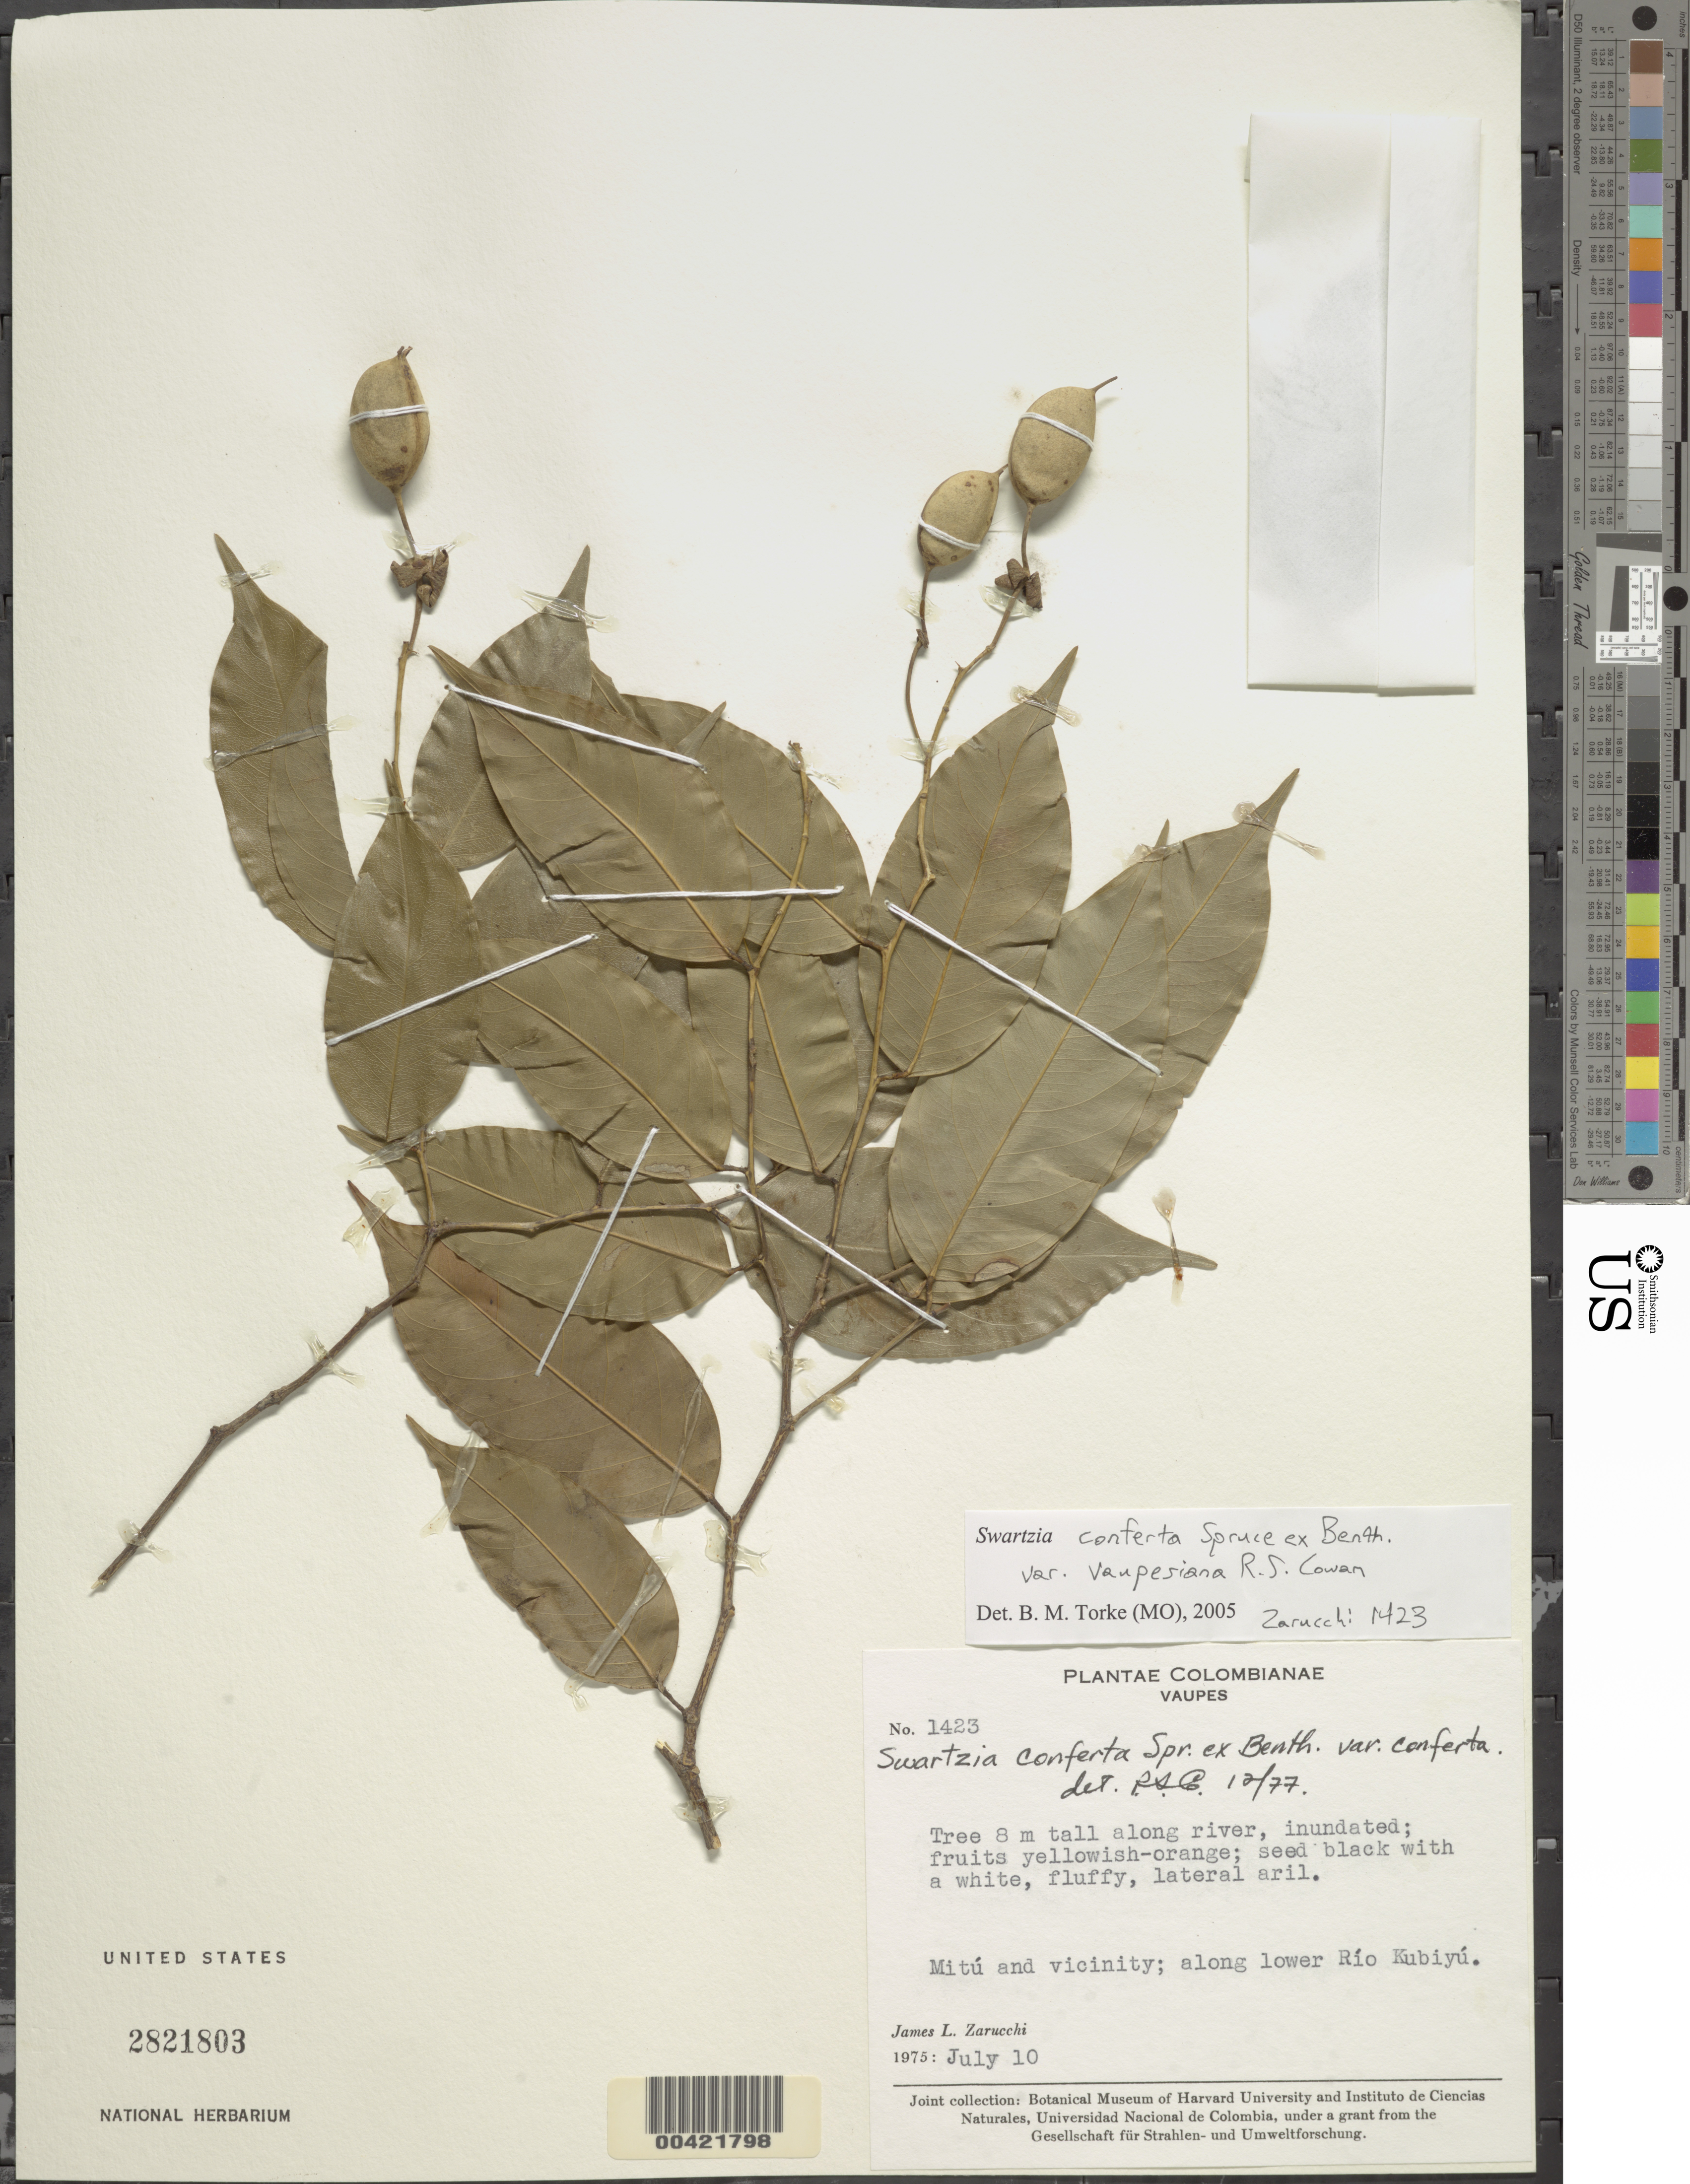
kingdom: Plantae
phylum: Tracheophyta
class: Magnoliopsida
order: Fabales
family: Fabaceae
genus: Swartzia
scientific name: Swartzia conferta var. vaupesiana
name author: R.S. Cowan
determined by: Cowan, R. S.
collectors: J. L. Zarucchi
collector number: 1423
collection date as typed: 10 Jul 1975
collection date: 1975-07-10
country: Colombia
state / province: Vaupés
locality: Mitu and vicinity; lower Rio Kubiyu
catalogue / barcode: US 2821803